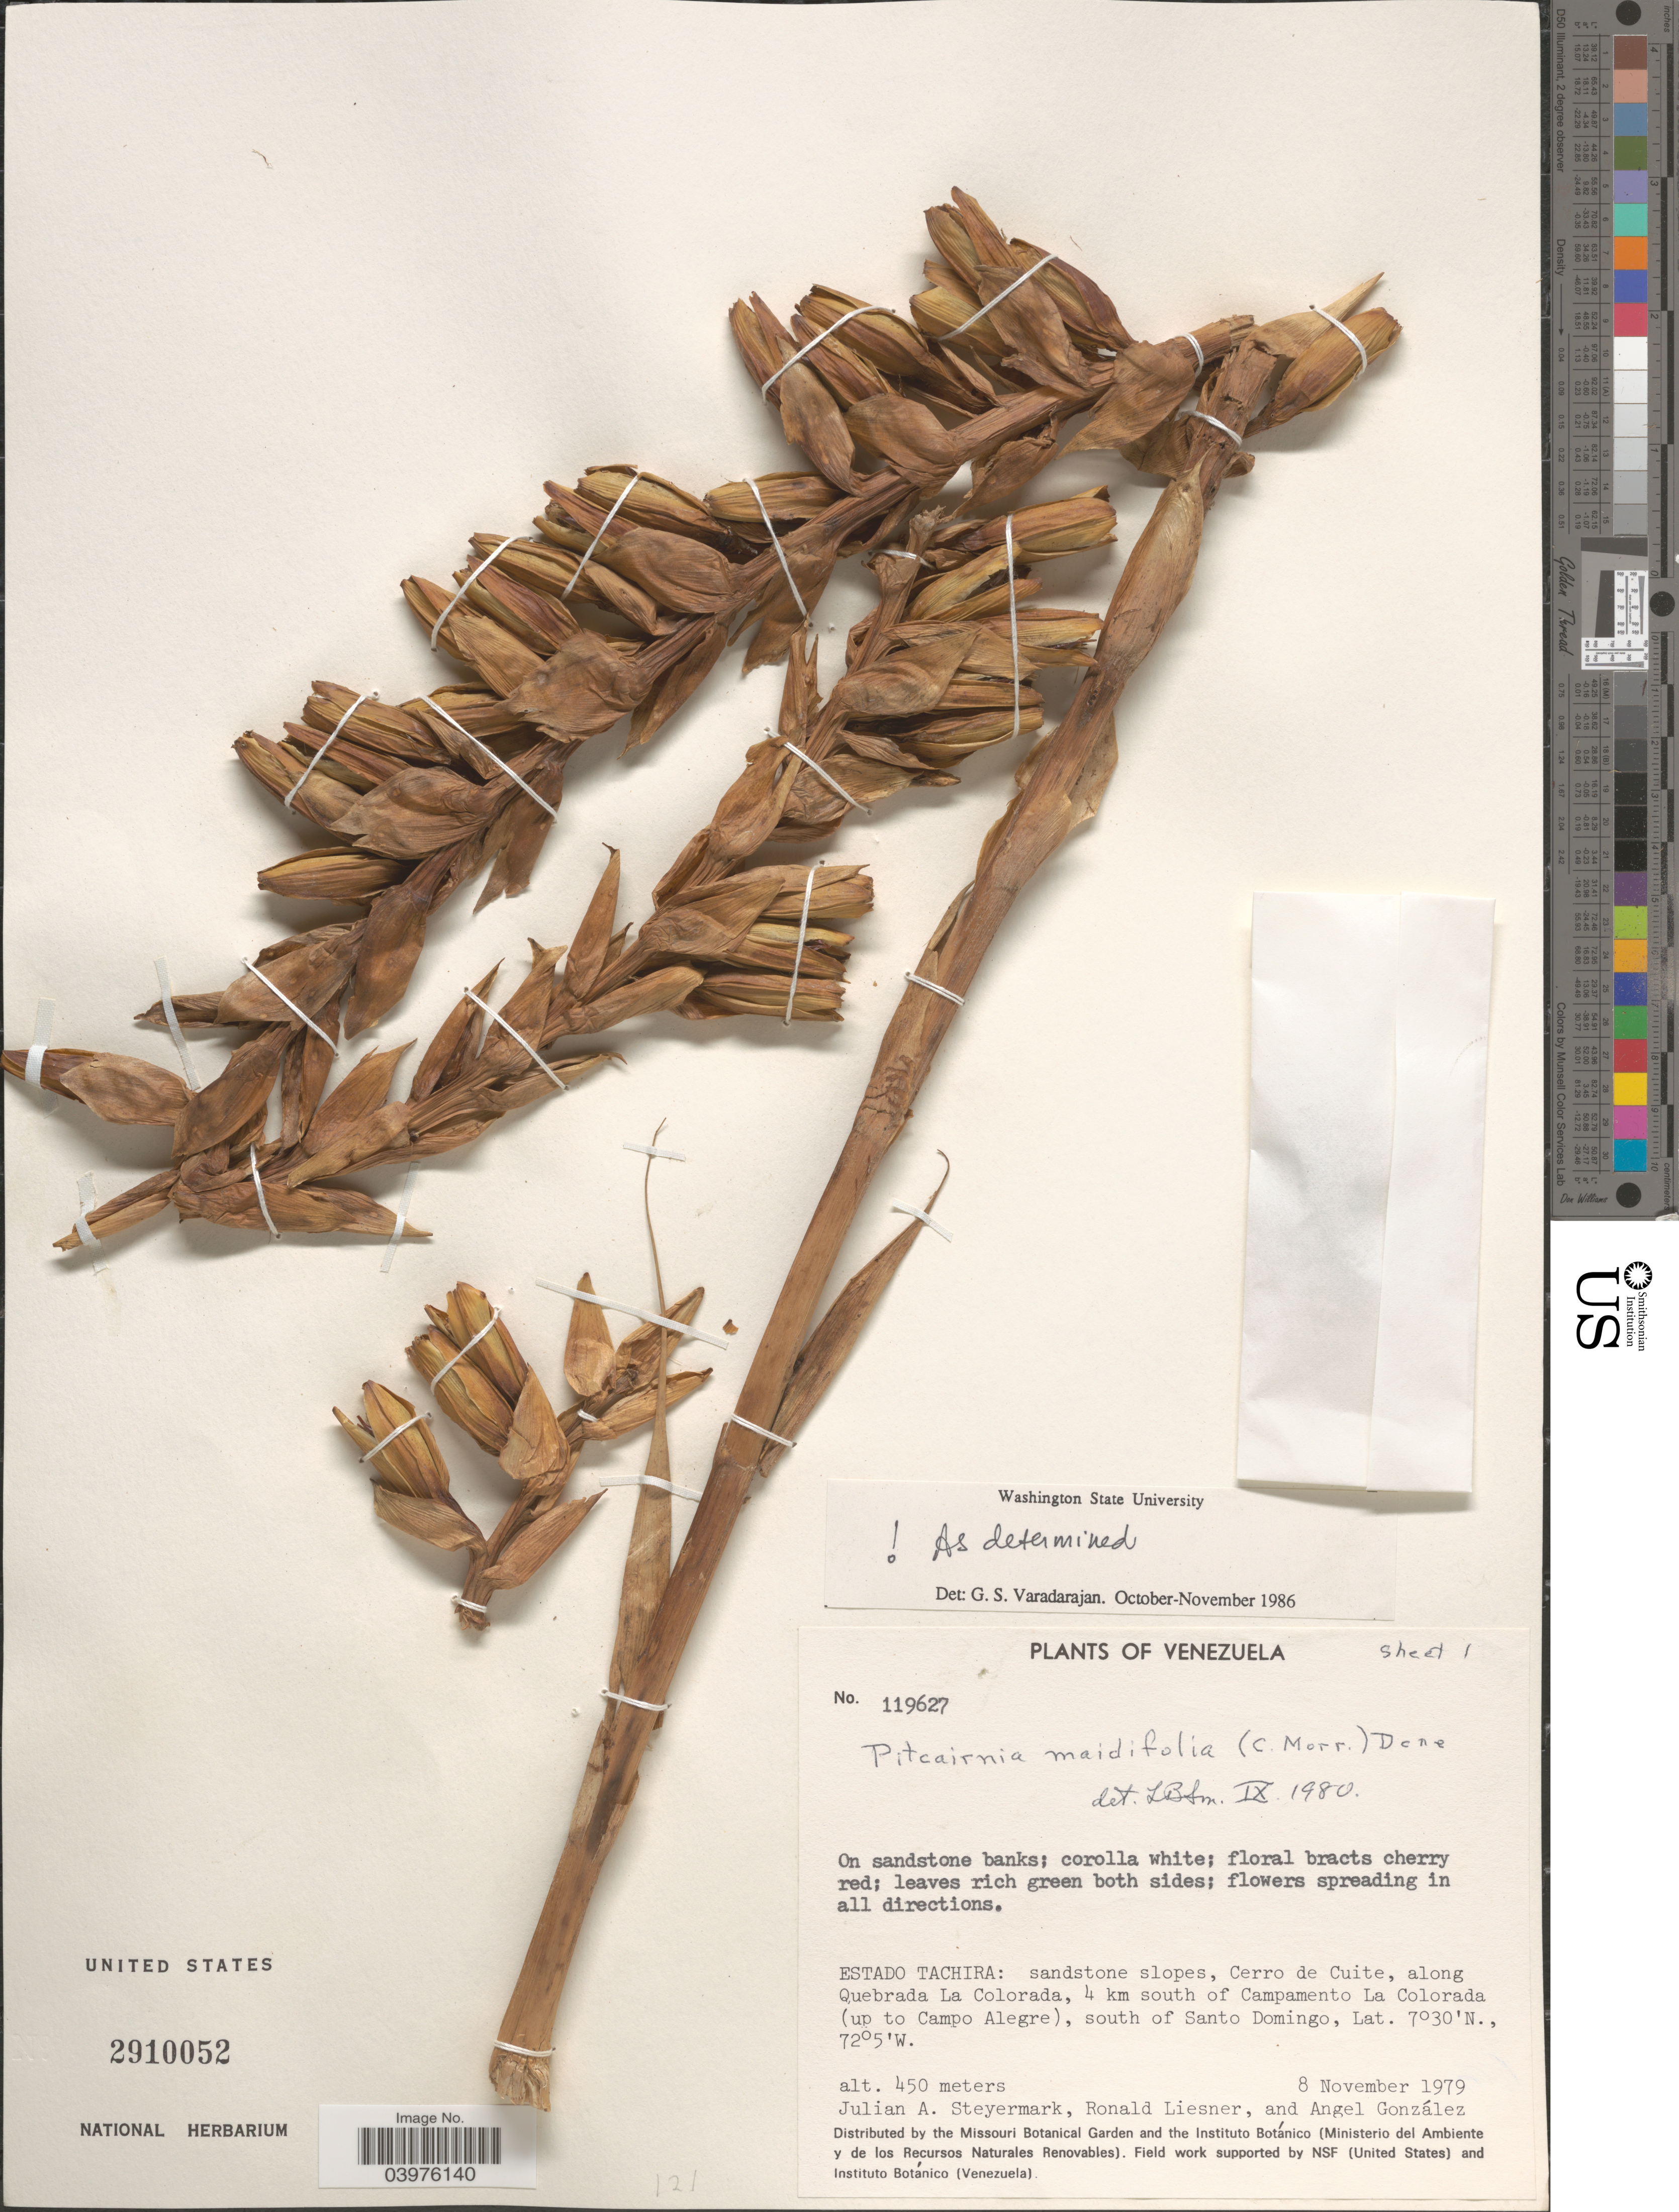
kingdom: Plantae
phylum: Tracheophyta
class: Liliopsida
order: Poales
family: Bromeliaceae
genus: Pitcairnia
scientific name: Pitcairnia maidifolia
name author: (C. Morren) Decne. ex Planch.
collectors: J. Steyermark, R. L. Liesner & A. C. González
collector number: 119627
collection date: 1979-11-08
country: Venezuela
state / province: Tachira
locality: Sandstone slopes, Cerro de Cuite, along Quebrada La Colorada, 4 km south of Campamento La Colorada (up to Campo Alegre), south of Santo Domingo.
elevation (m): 450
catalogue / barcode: US 2910052